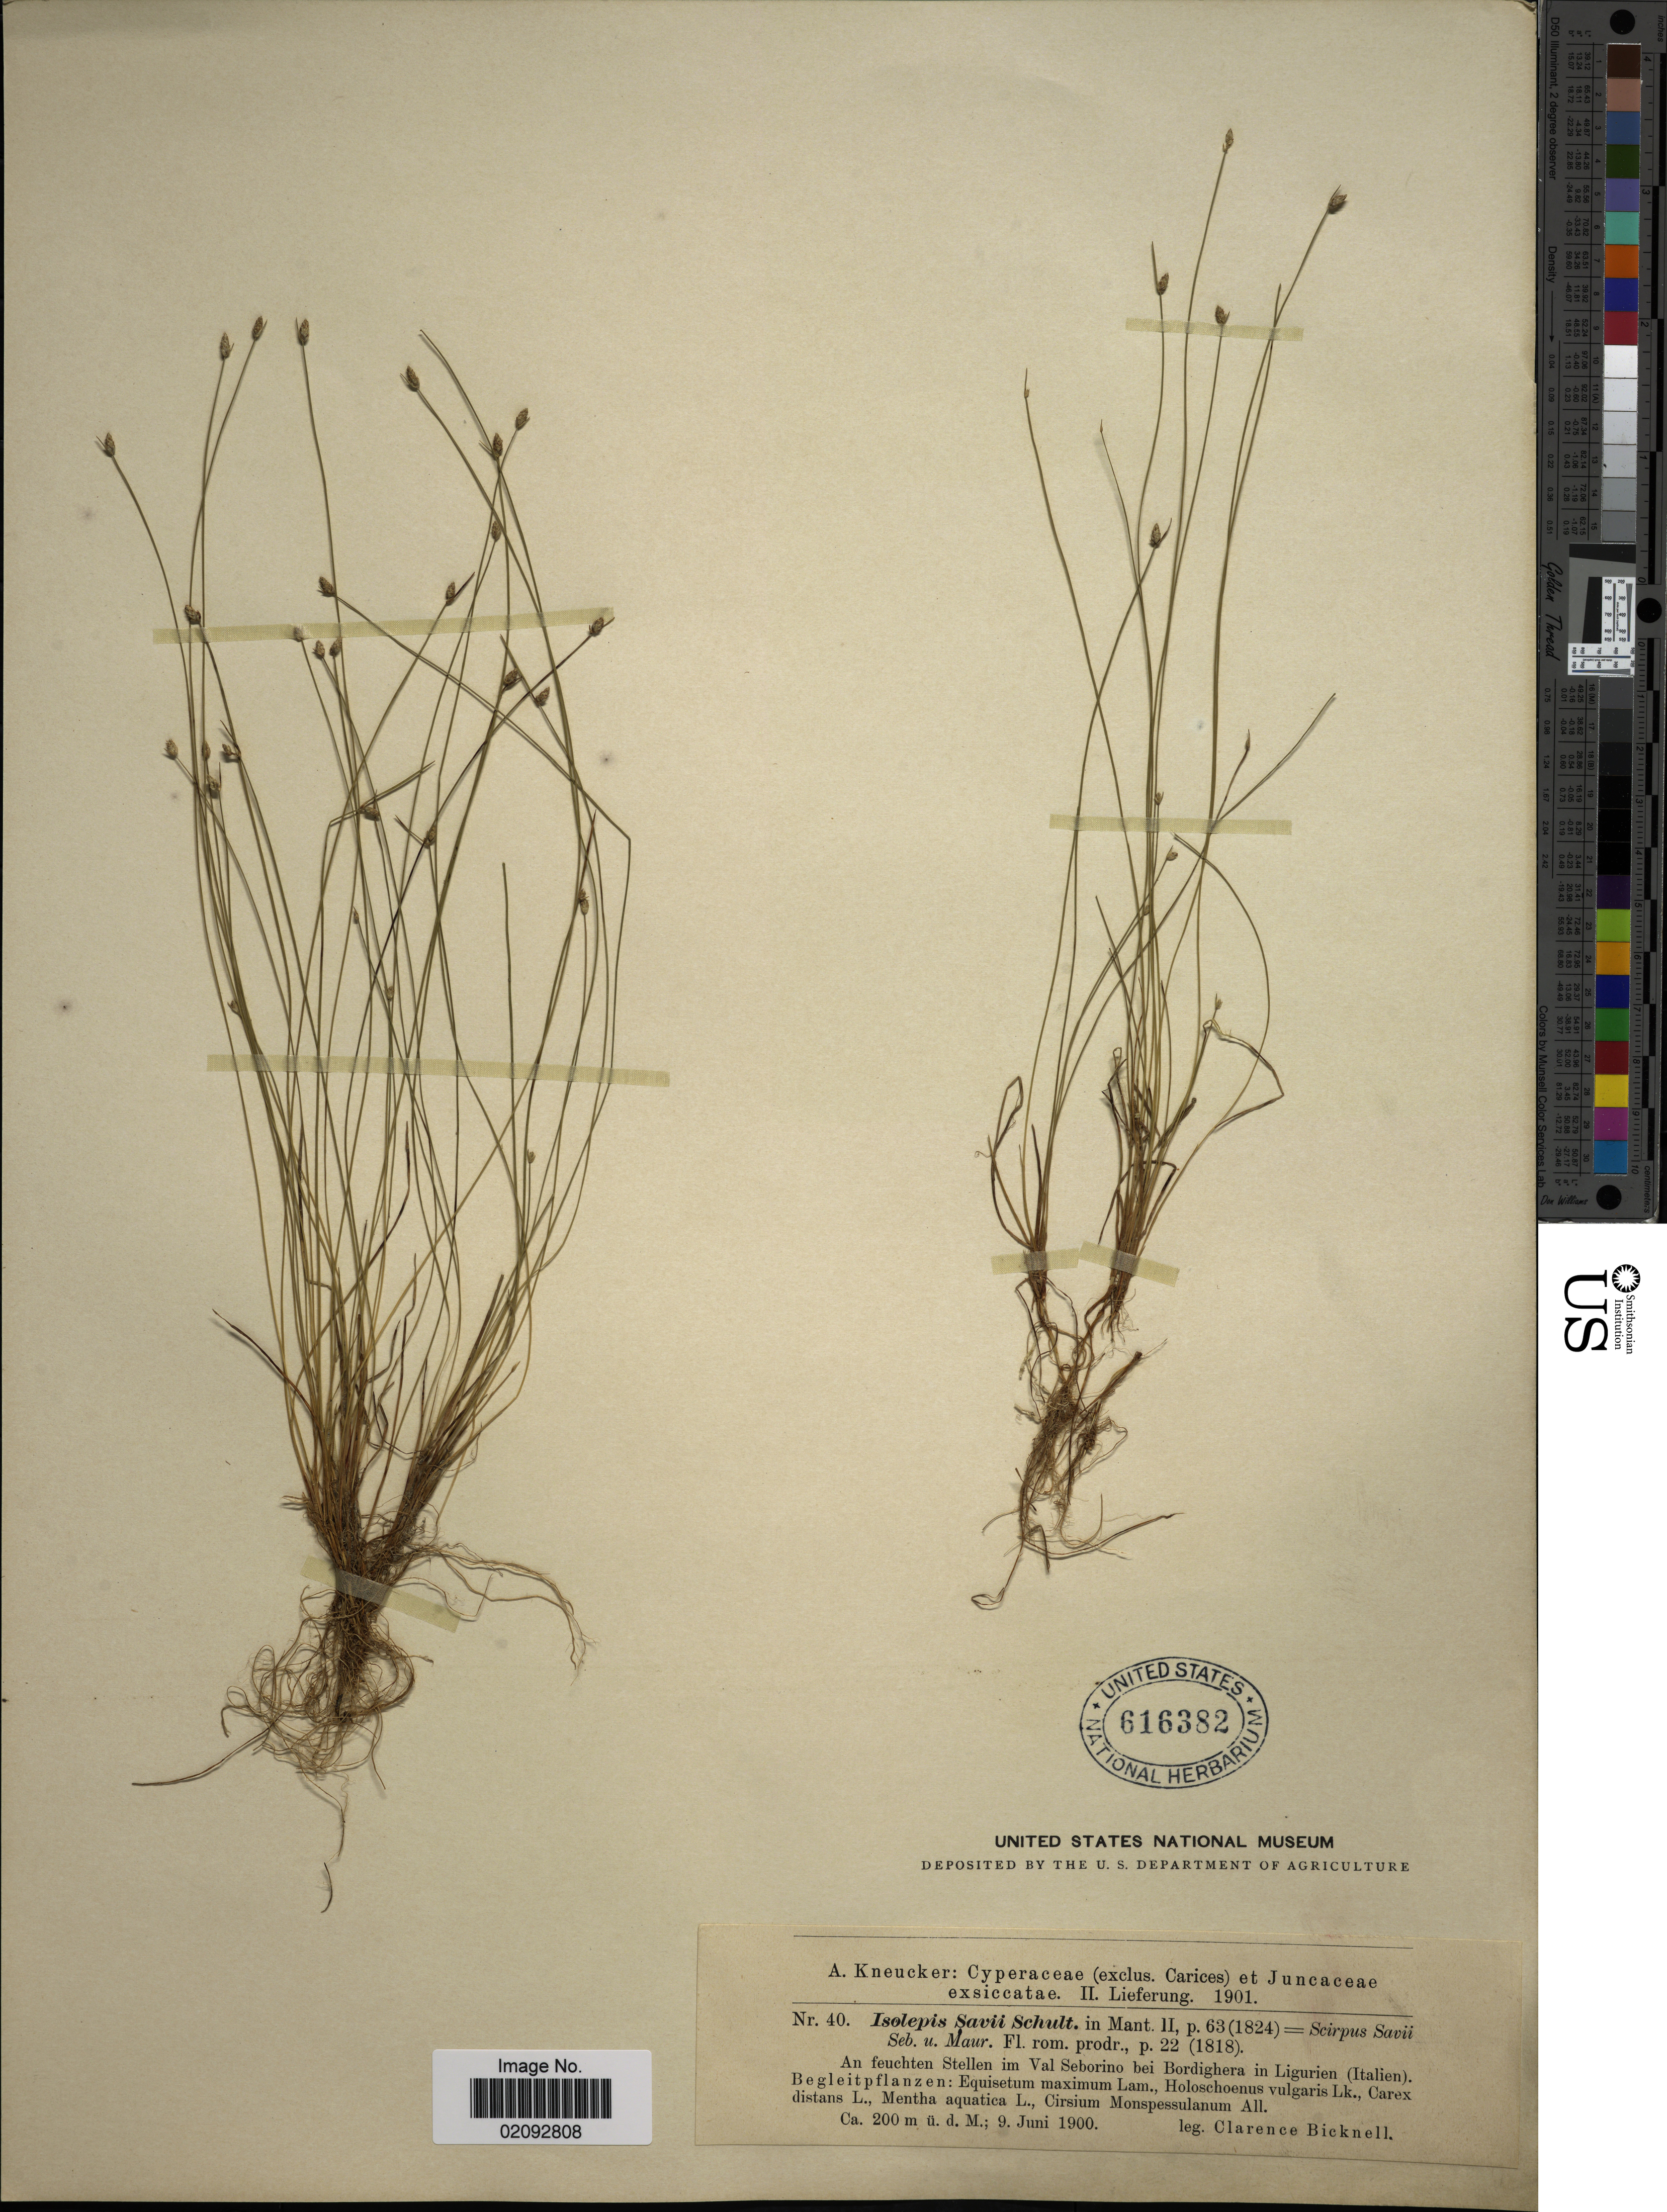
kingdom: Plantae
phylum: Tracheophyta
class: Liliopsida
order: Poales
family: Cyperaceae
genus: Isolepis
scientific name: Isolepis cernua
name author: (Vahl) Roem. & Schult.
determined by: Strong, Mark T., (BOT), Smithsonian Institution - National Museum of Natural History (UNITED STATES)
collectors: C. Bicknell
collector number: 40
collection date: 1900-06-09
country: Italy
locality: An feuchten Stellen im Val Seborino bei Bordighera in Ligurien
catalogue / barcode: US 616382